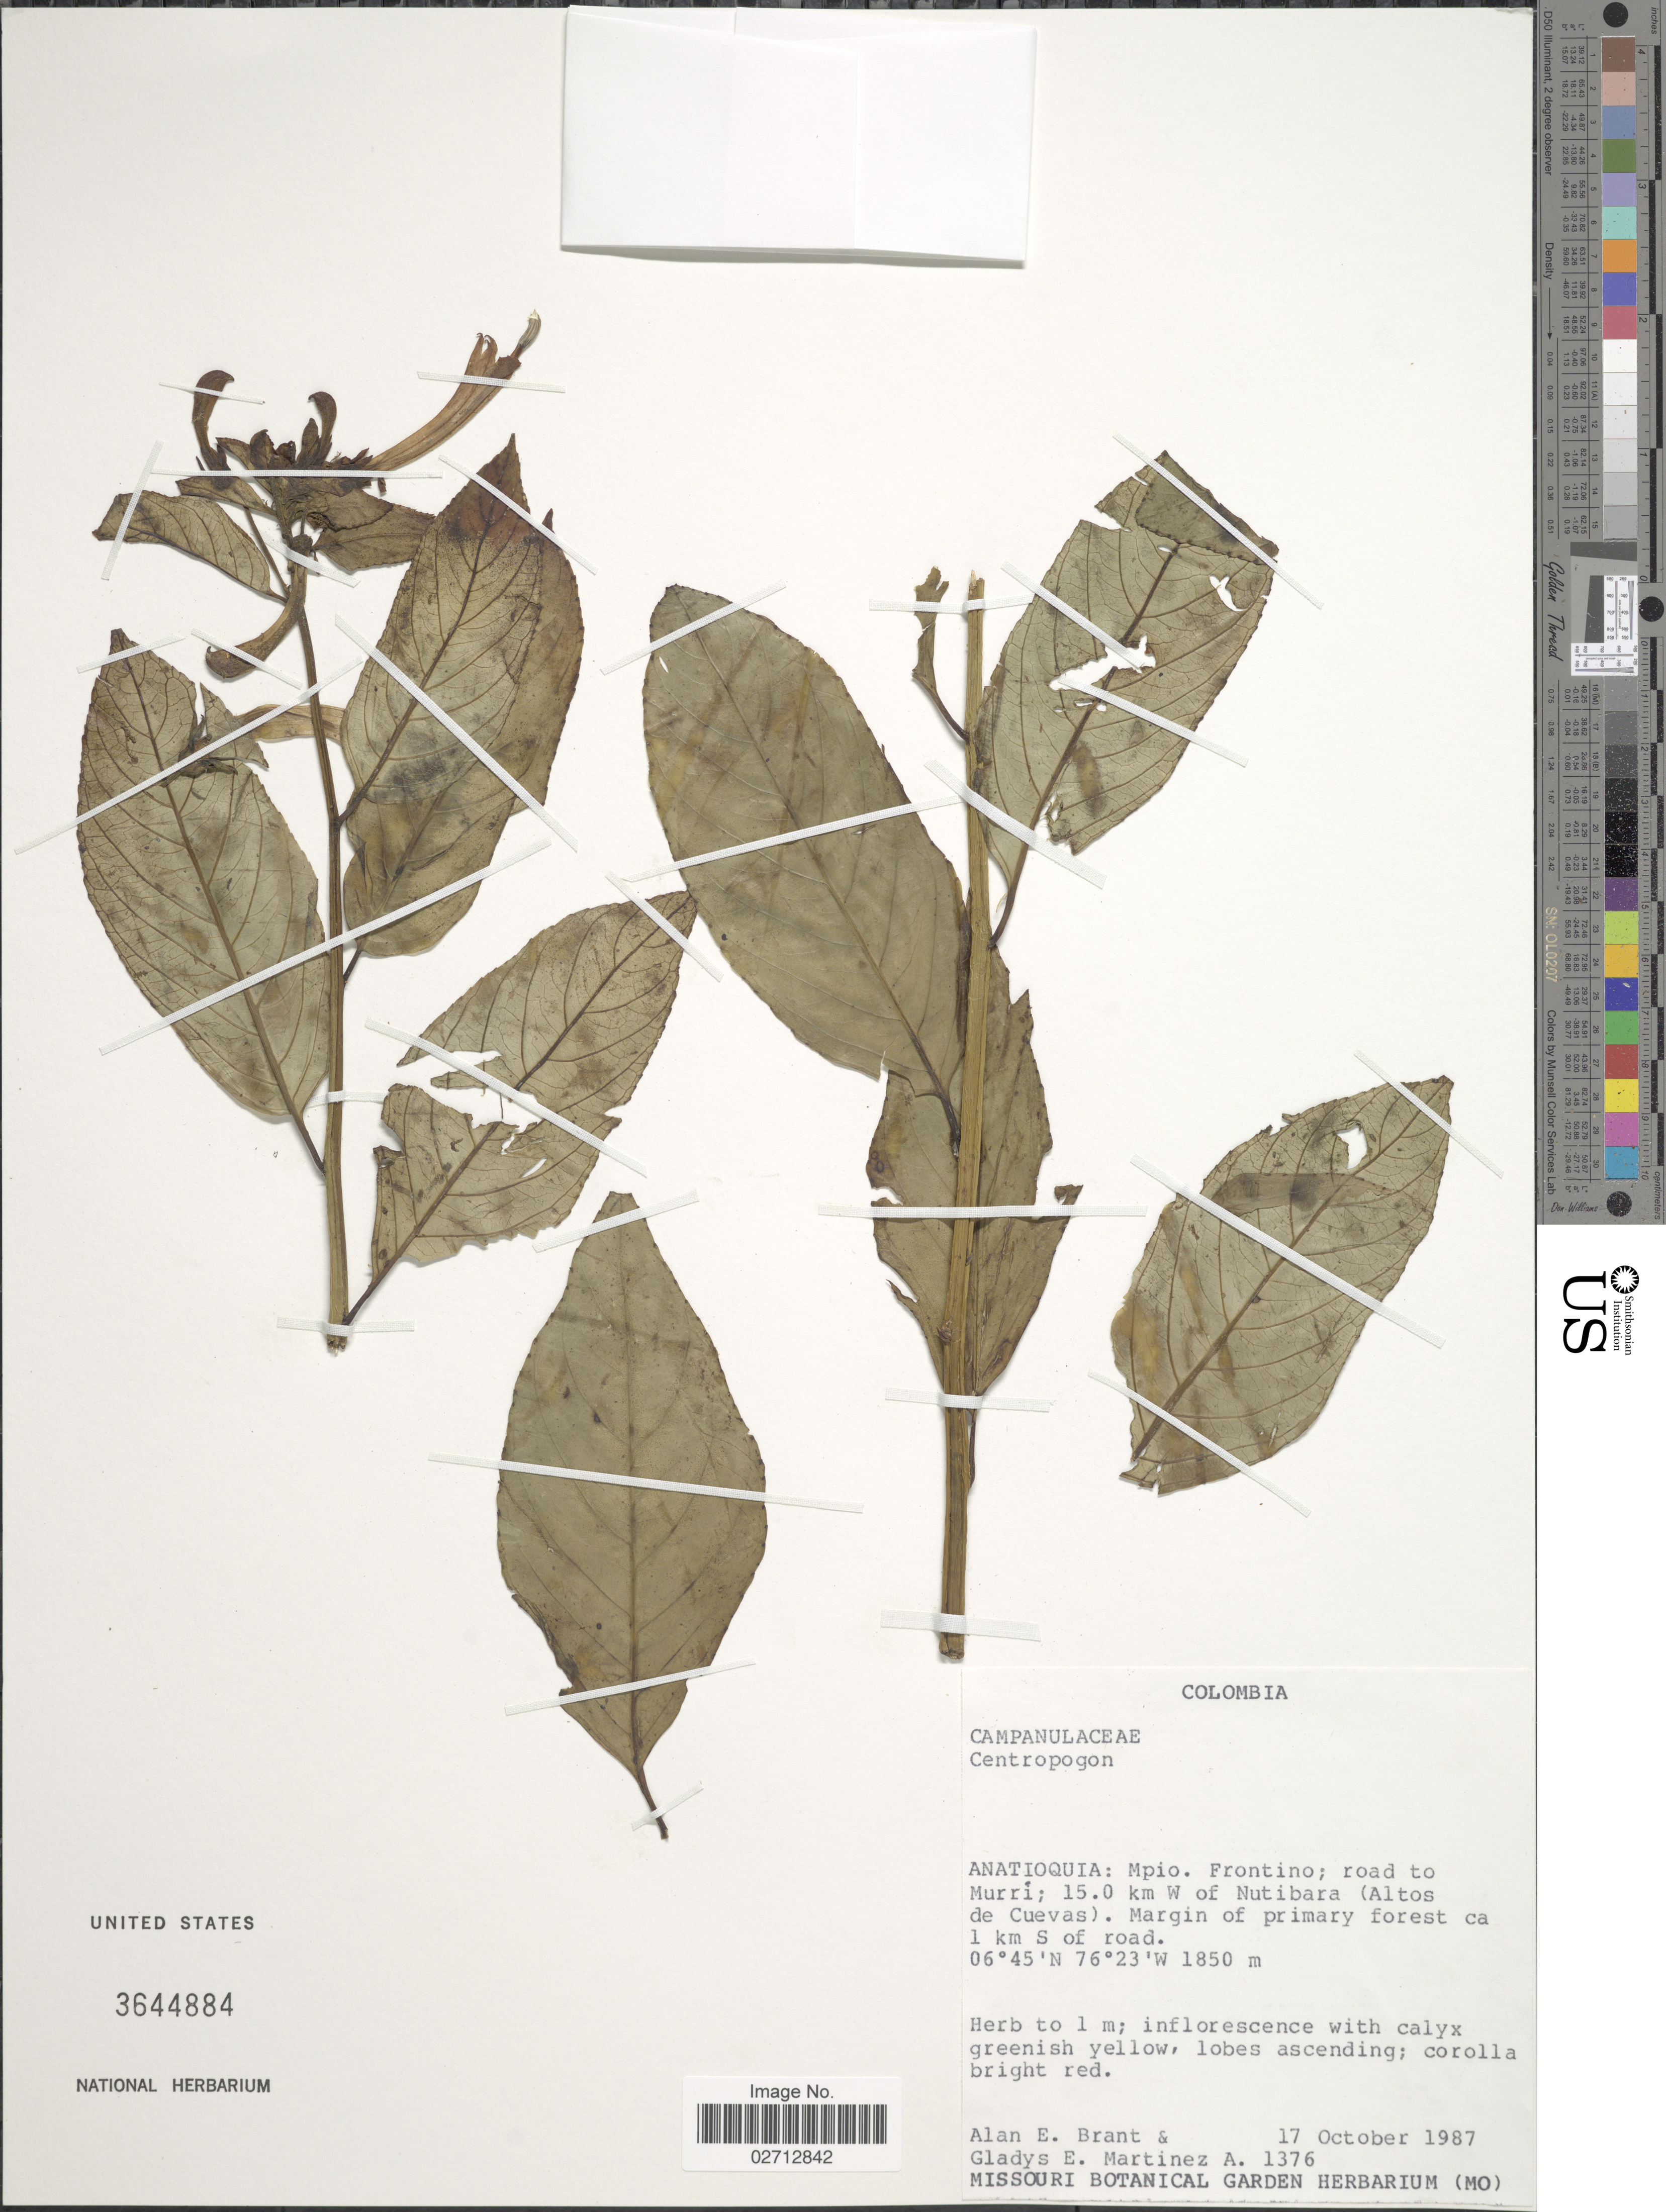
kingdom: Plantae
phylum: Tracheophyta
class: Magnoliopsida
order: Asterales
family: Campanulaceae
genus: Centropogon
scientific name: Centropogon sp.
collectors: A. Brant & G. Martfnez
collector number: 1375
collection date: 1987-10-17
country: Colombia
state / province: Antioquia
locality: Anatioquia: Mpio. Frontino; road to Murri, 15.0 km W of Nutibara (Altos de Cuevas). 1 km S of road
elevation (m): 1850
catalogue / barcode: US 3644884